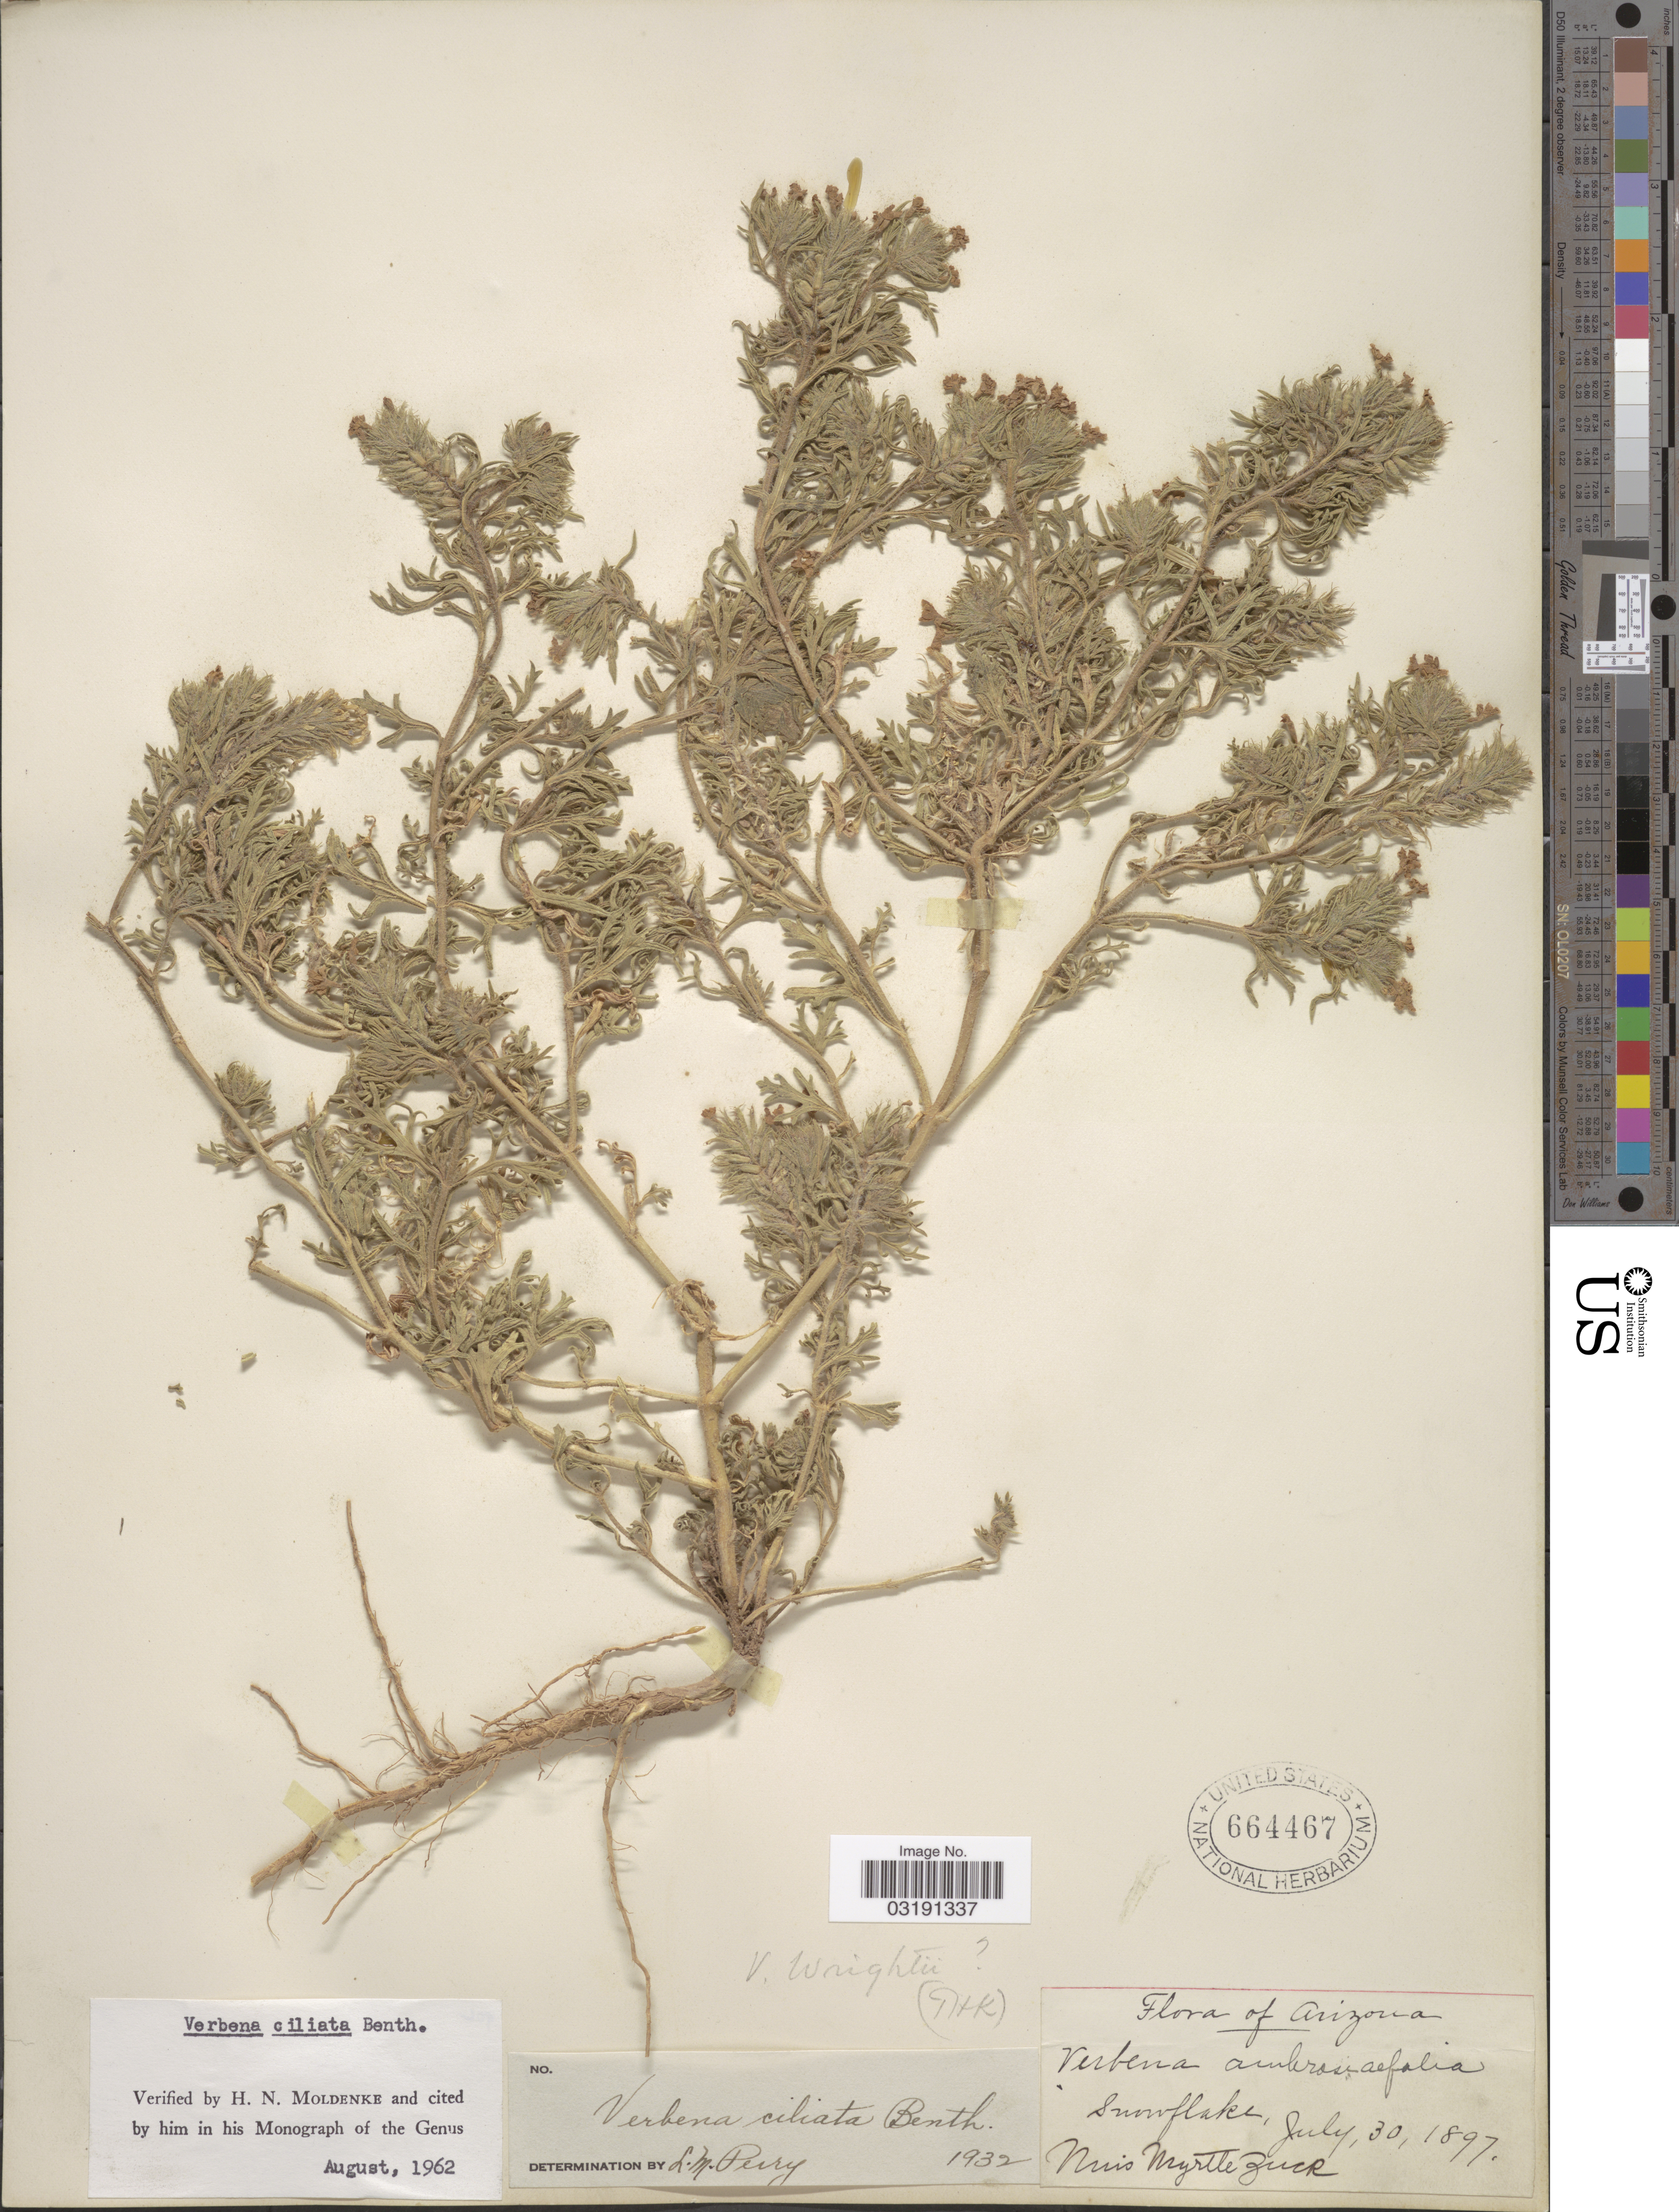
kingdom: Plantae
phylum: Tracheophyta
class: Magnoliopsida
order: Lamiales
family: Verbenaceae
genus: Verbena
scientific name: Verbena ciliata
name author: Benth.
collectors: M. Zuck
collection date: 1897-07-30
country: United States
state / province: Arizona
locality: Snowflake.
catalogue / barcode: US 664467